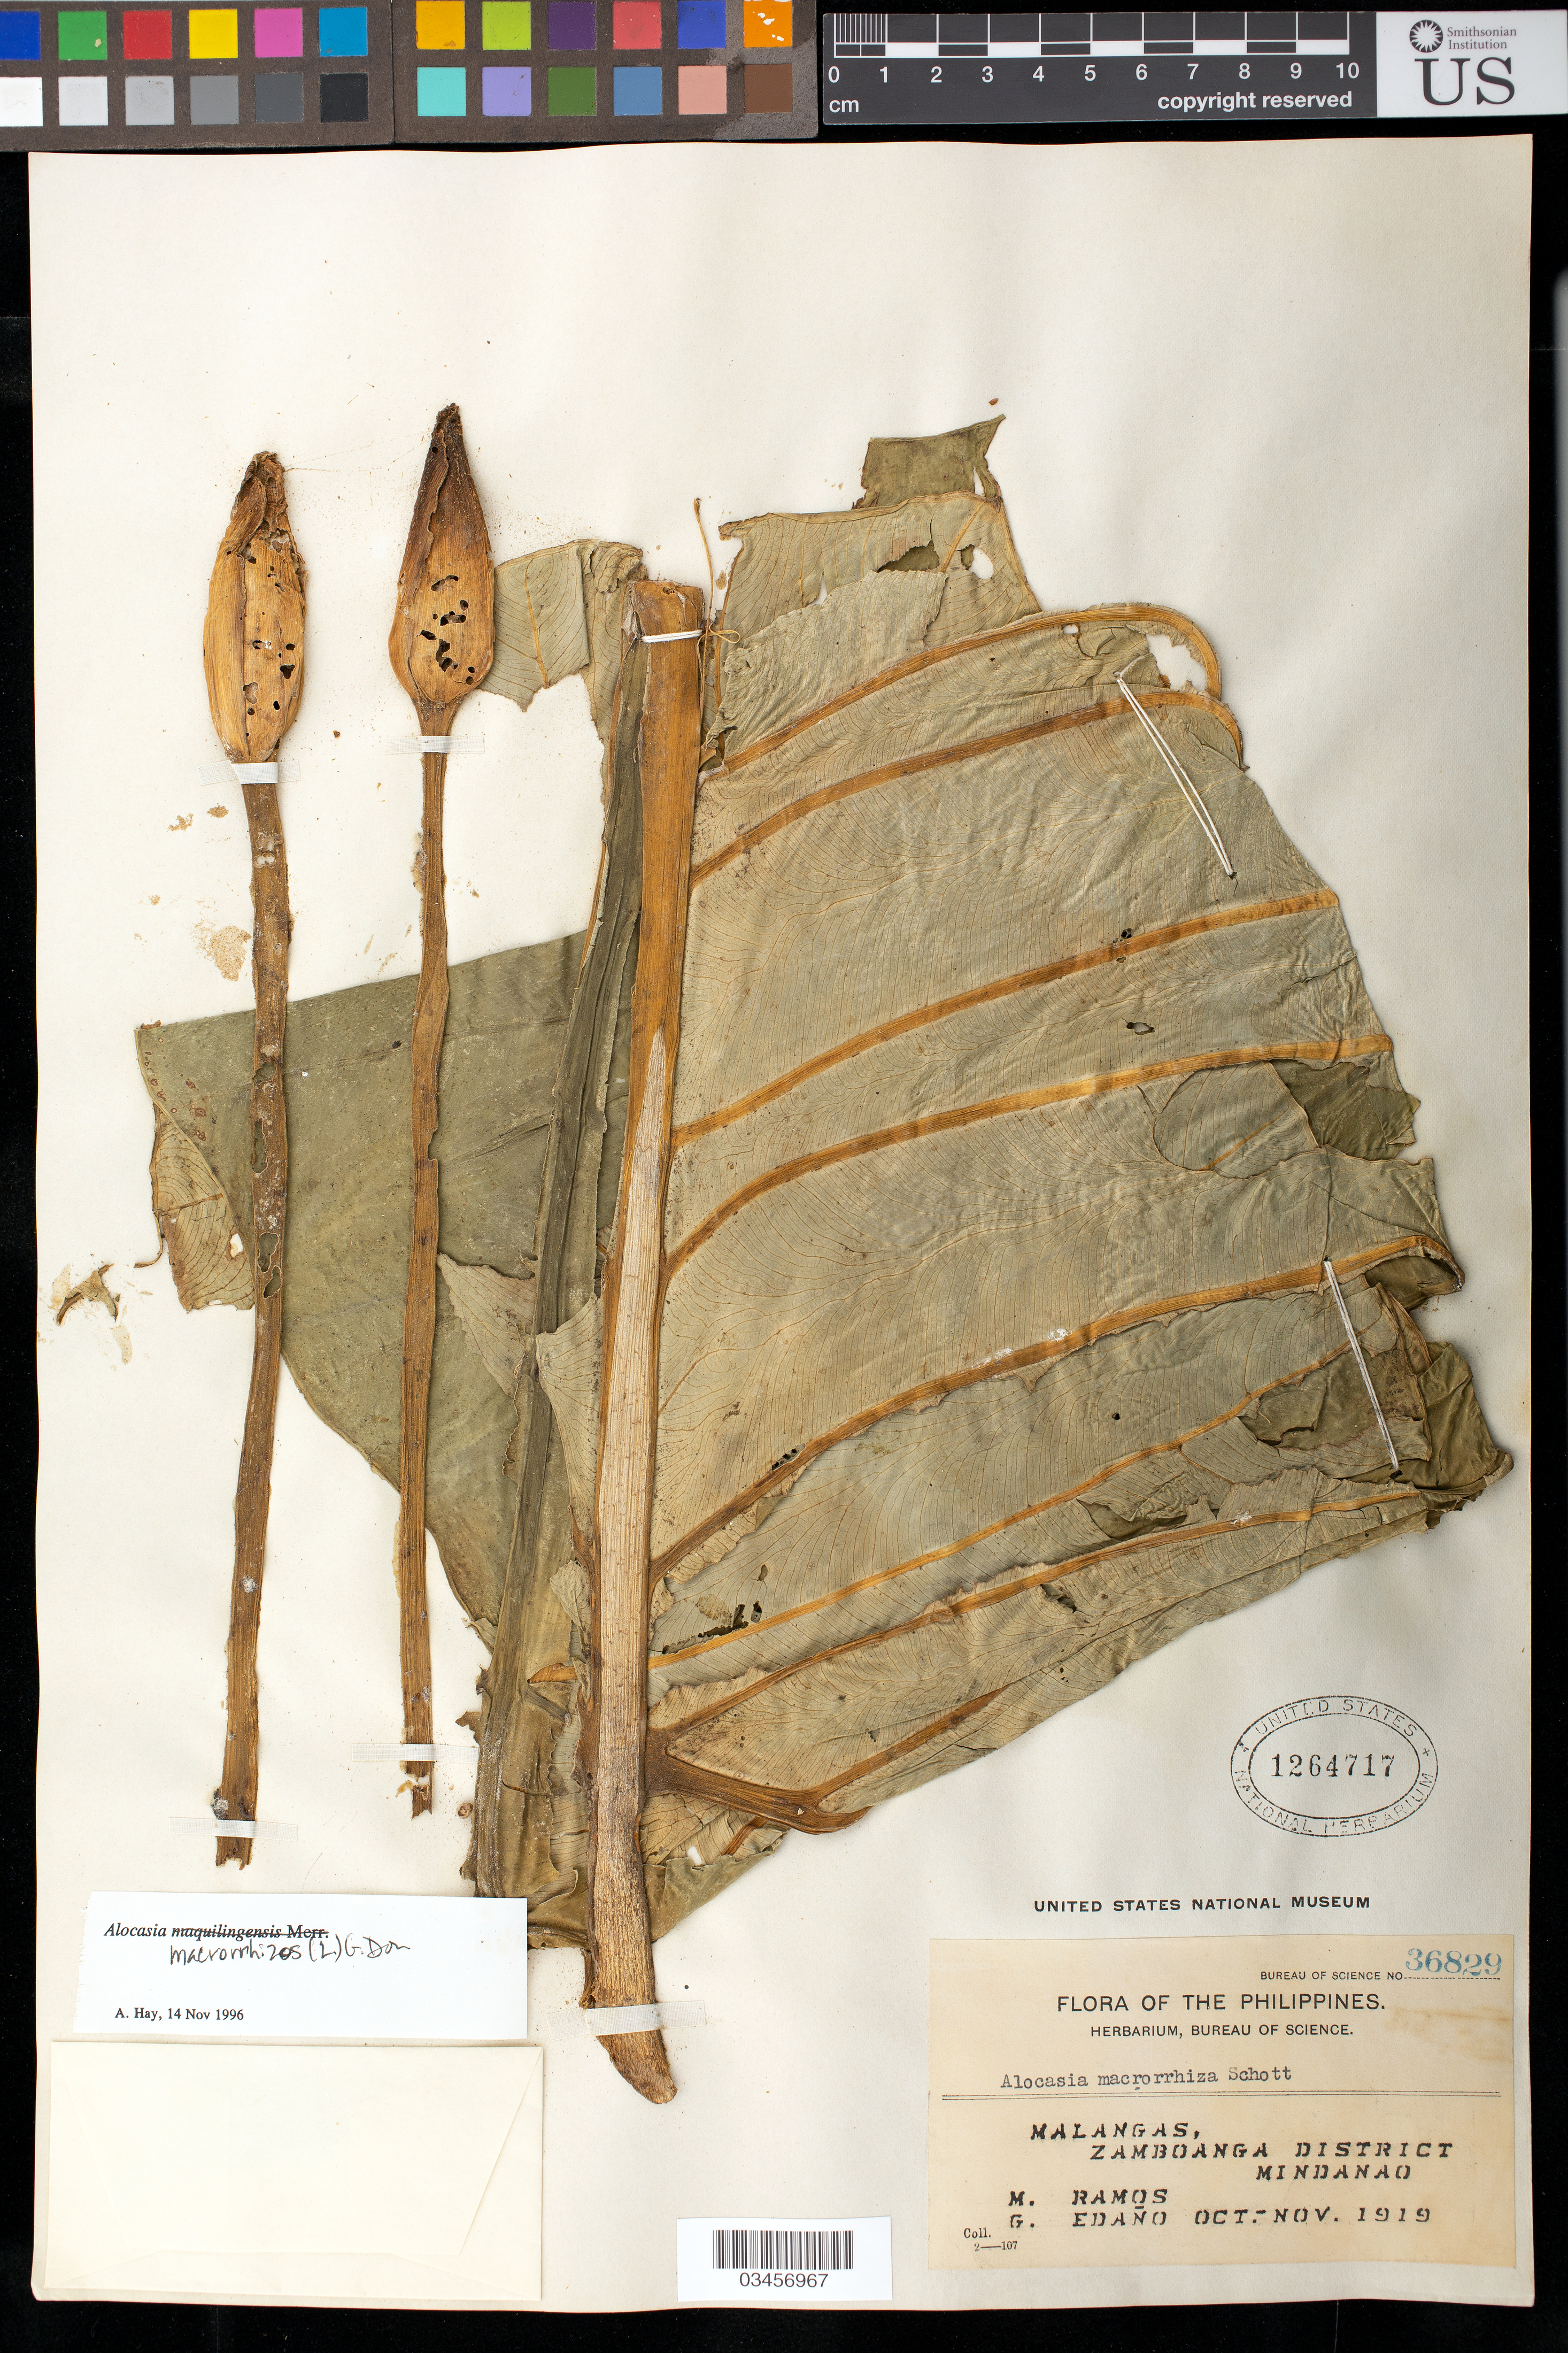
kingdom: Plantae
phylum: Tracheophyta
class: Liliopsida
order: Alismatales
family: Araceae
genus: Alocasia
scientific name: Alocasia macrorrhizos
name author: (L.) G. Don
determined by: Hay, A.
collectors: M. Ramos & G. E. Edaño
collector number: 36829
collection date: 1919-10/1919-11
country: Philippines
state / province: Zamboanga Peninsula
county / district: Zamboanga Sibugay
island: Mindanao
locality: Malangas, Zamboanga District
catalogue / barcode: US 1264717